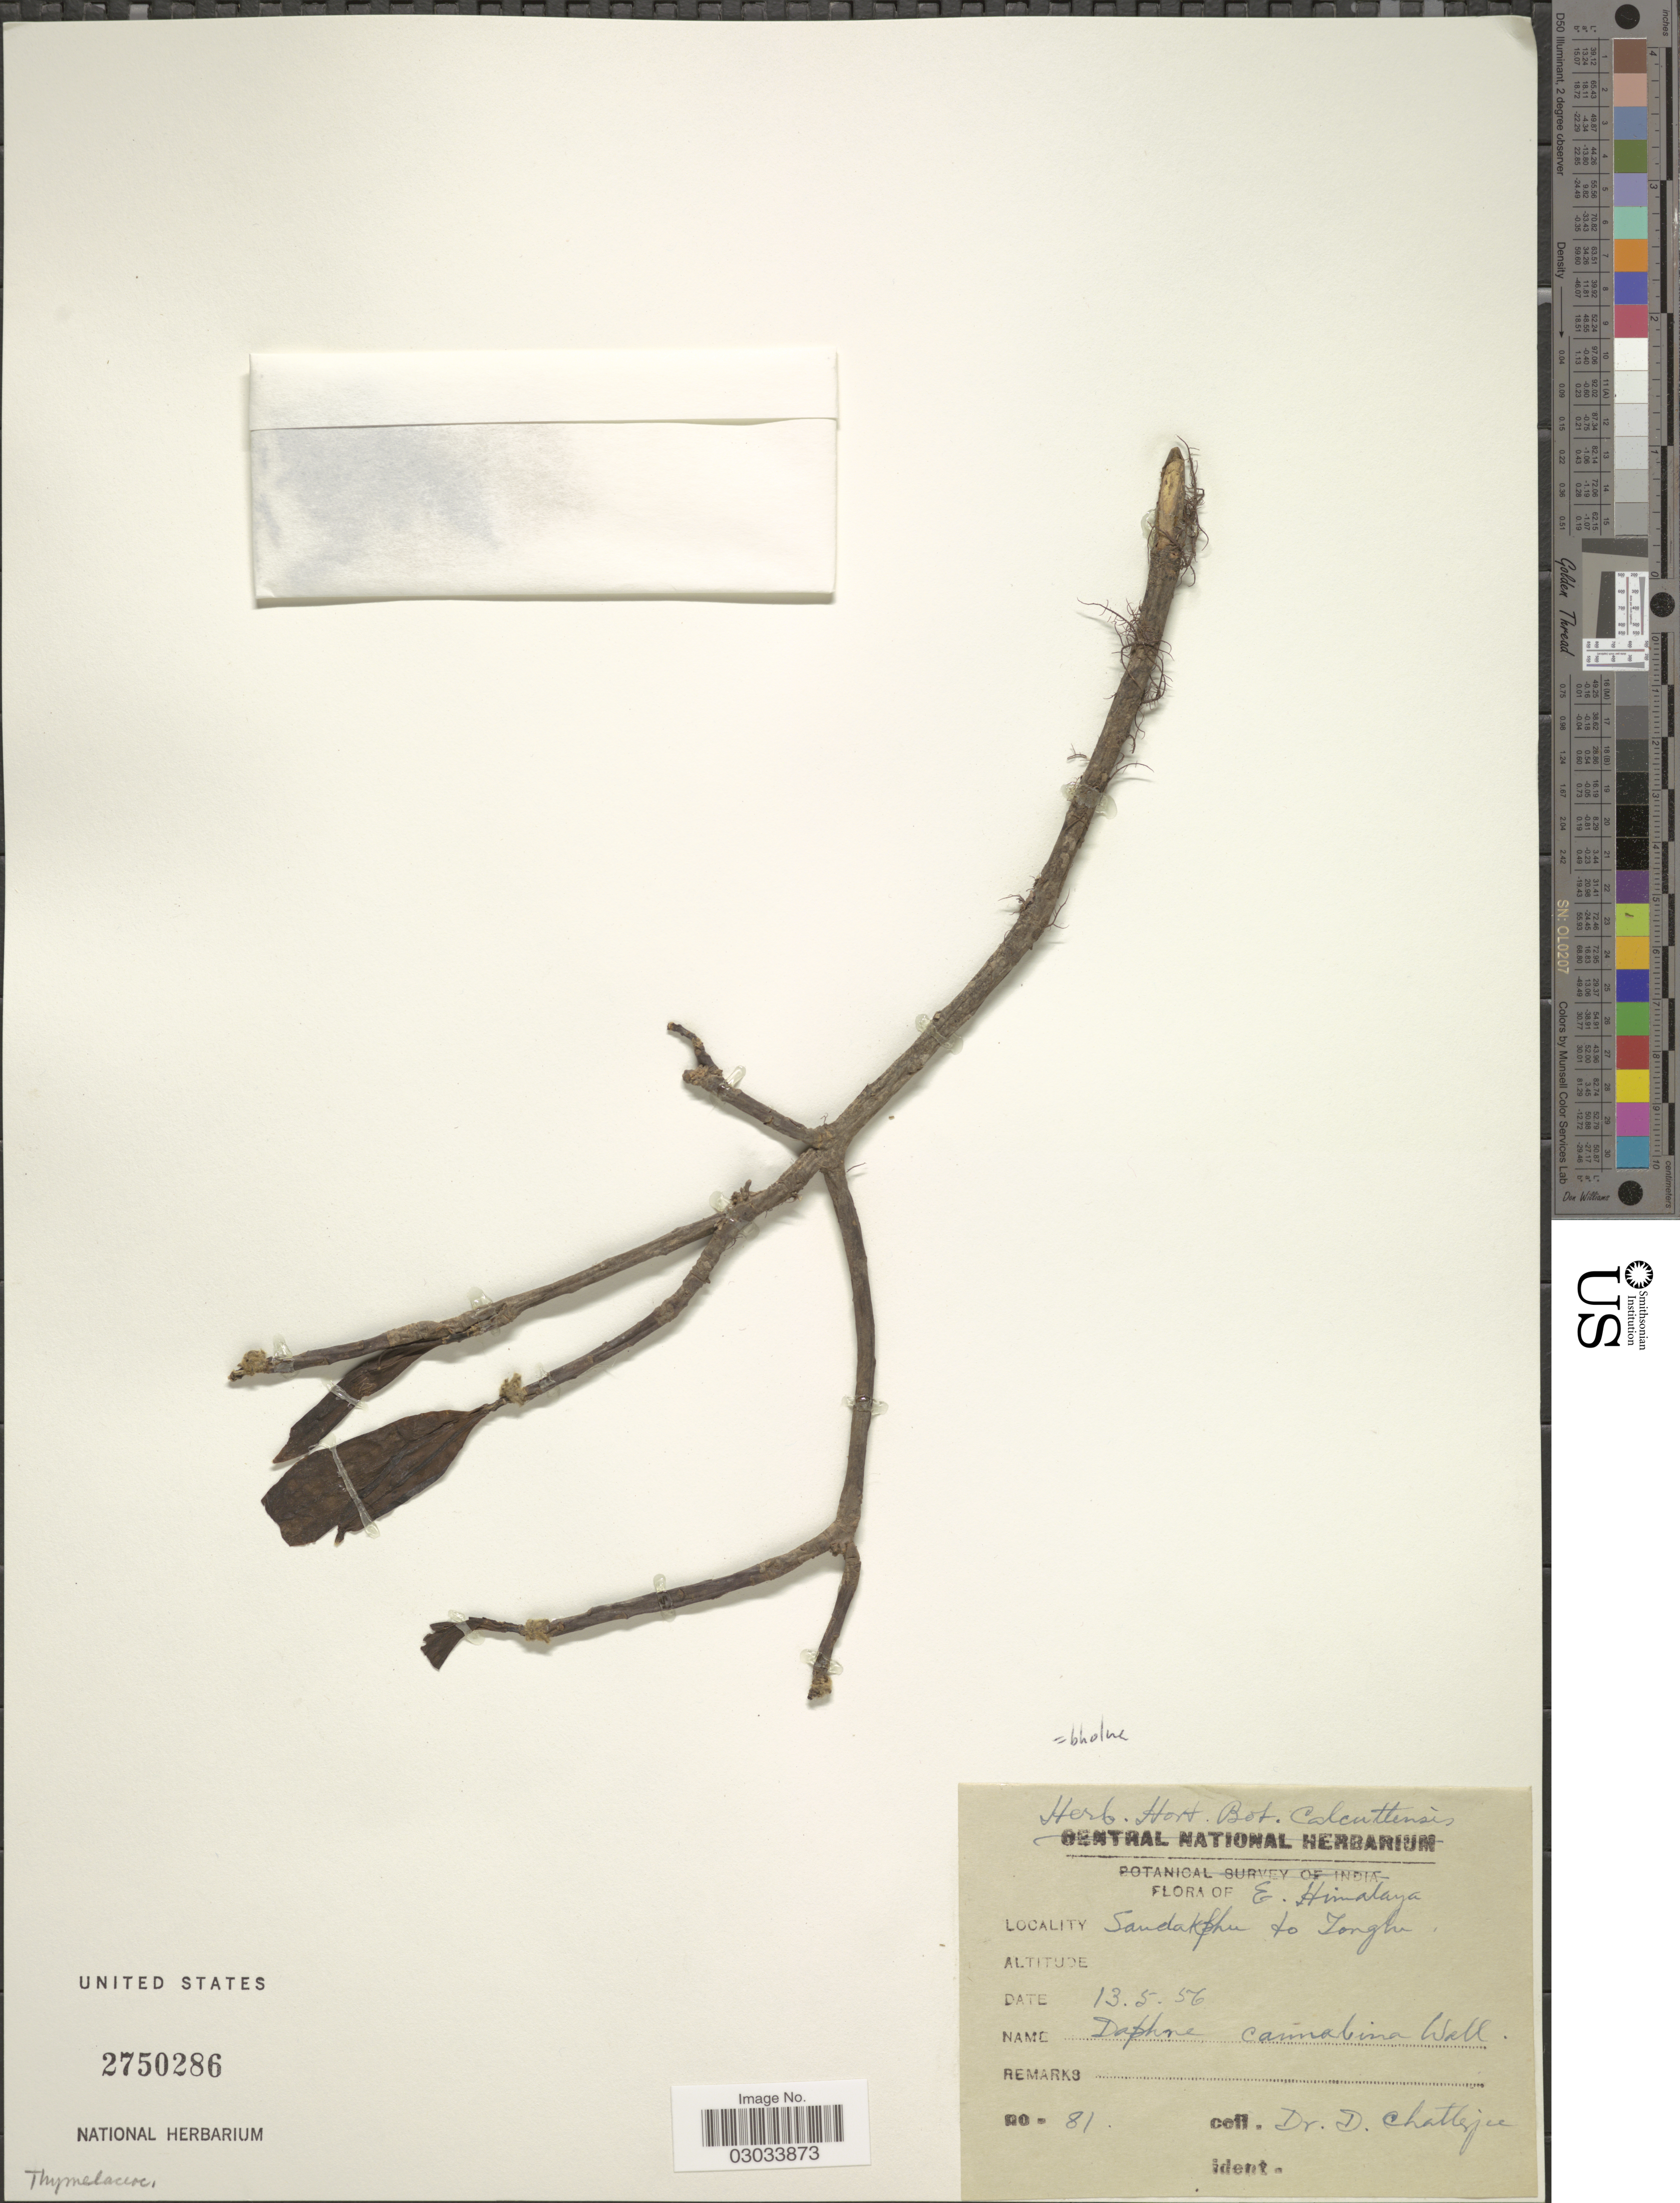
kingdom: Plantae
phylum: Tracheophyta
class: Magnoliopsida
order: Malvales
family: Thymelaeaceae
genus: Daphne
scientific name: Daphne bholua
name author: Buch.-Ham. ex D. Don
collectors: D. Chatterjee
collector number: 81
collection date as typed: Transcribed d/m/y: 13/5/56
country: India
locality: E. Himalaya. Sandakphu to Tonghi.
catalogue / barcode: US 2750286